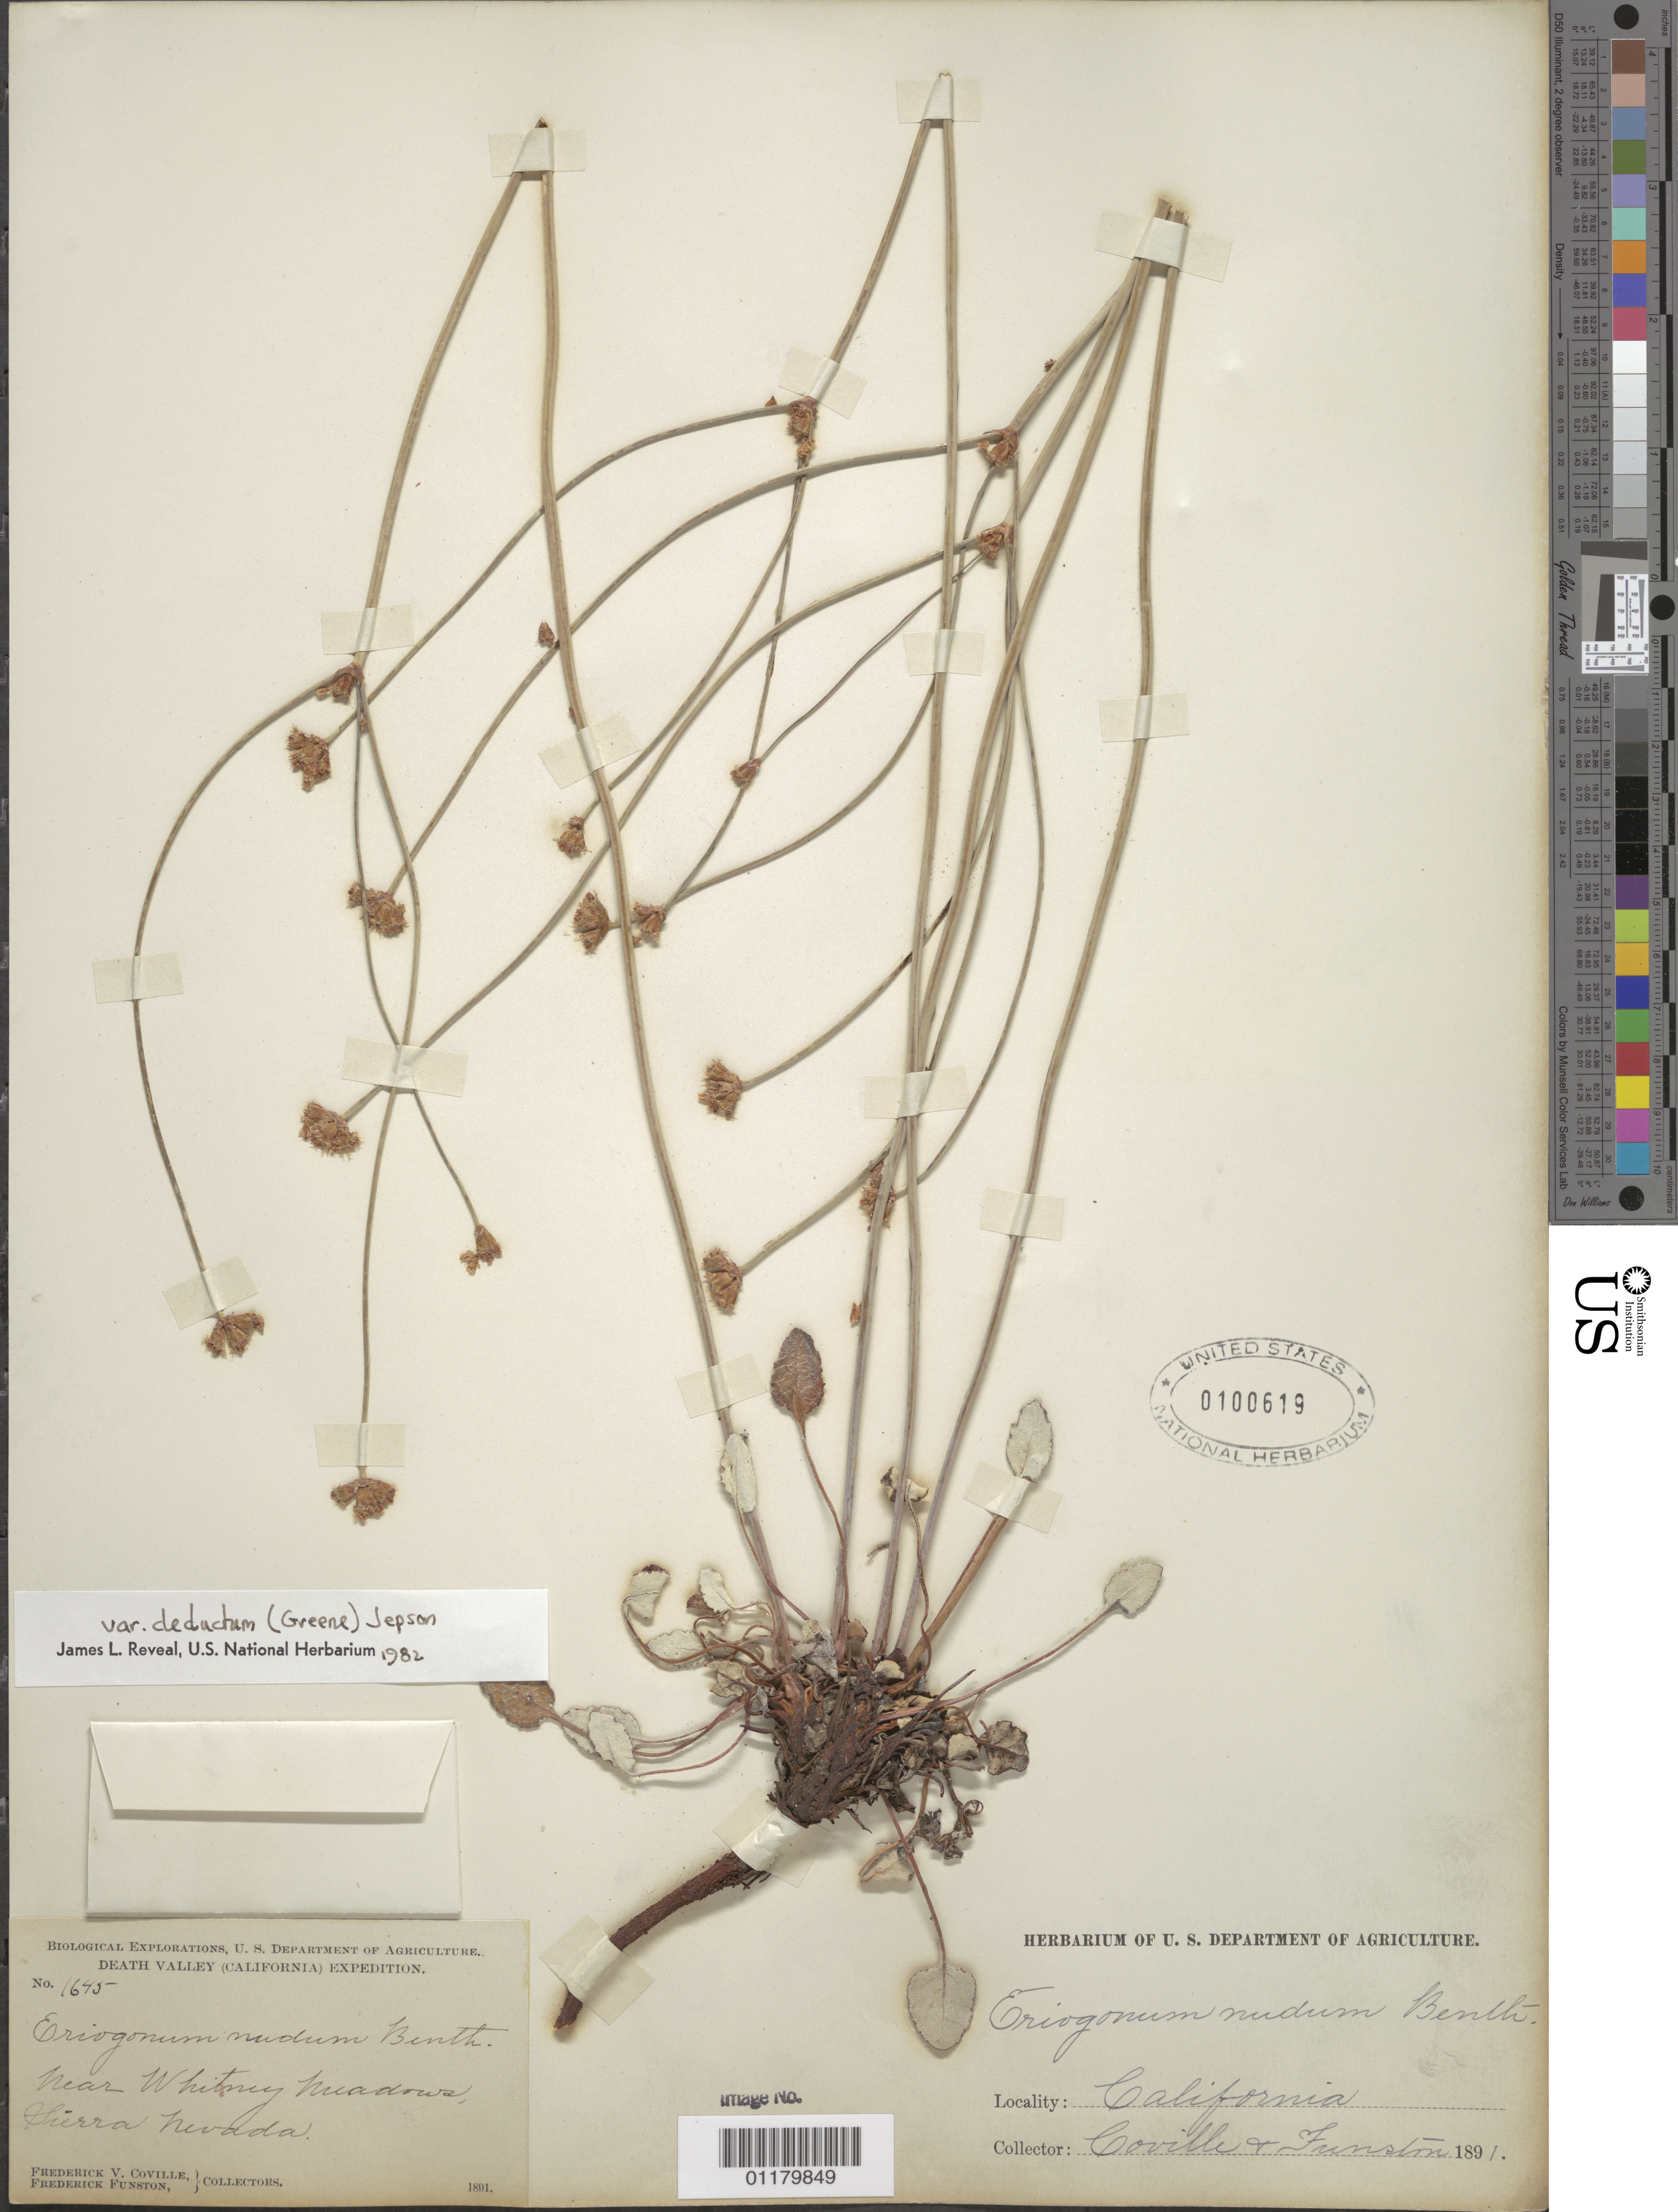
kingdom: Plantae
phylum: Tracheophyta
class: Magnoliopsida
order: Caryophyllales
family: Polygonaceae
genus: Eriogonum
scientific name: Eriogonum nudum var. deductum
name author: (Greene) Jeps.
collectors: F. V. Coville & F. Funston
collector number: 1645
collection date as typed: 1891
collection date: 1891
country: United States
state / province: California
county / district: Tulare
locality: Sierra Nevada Mts., near Whitney Meadows.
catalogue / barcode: US 100619